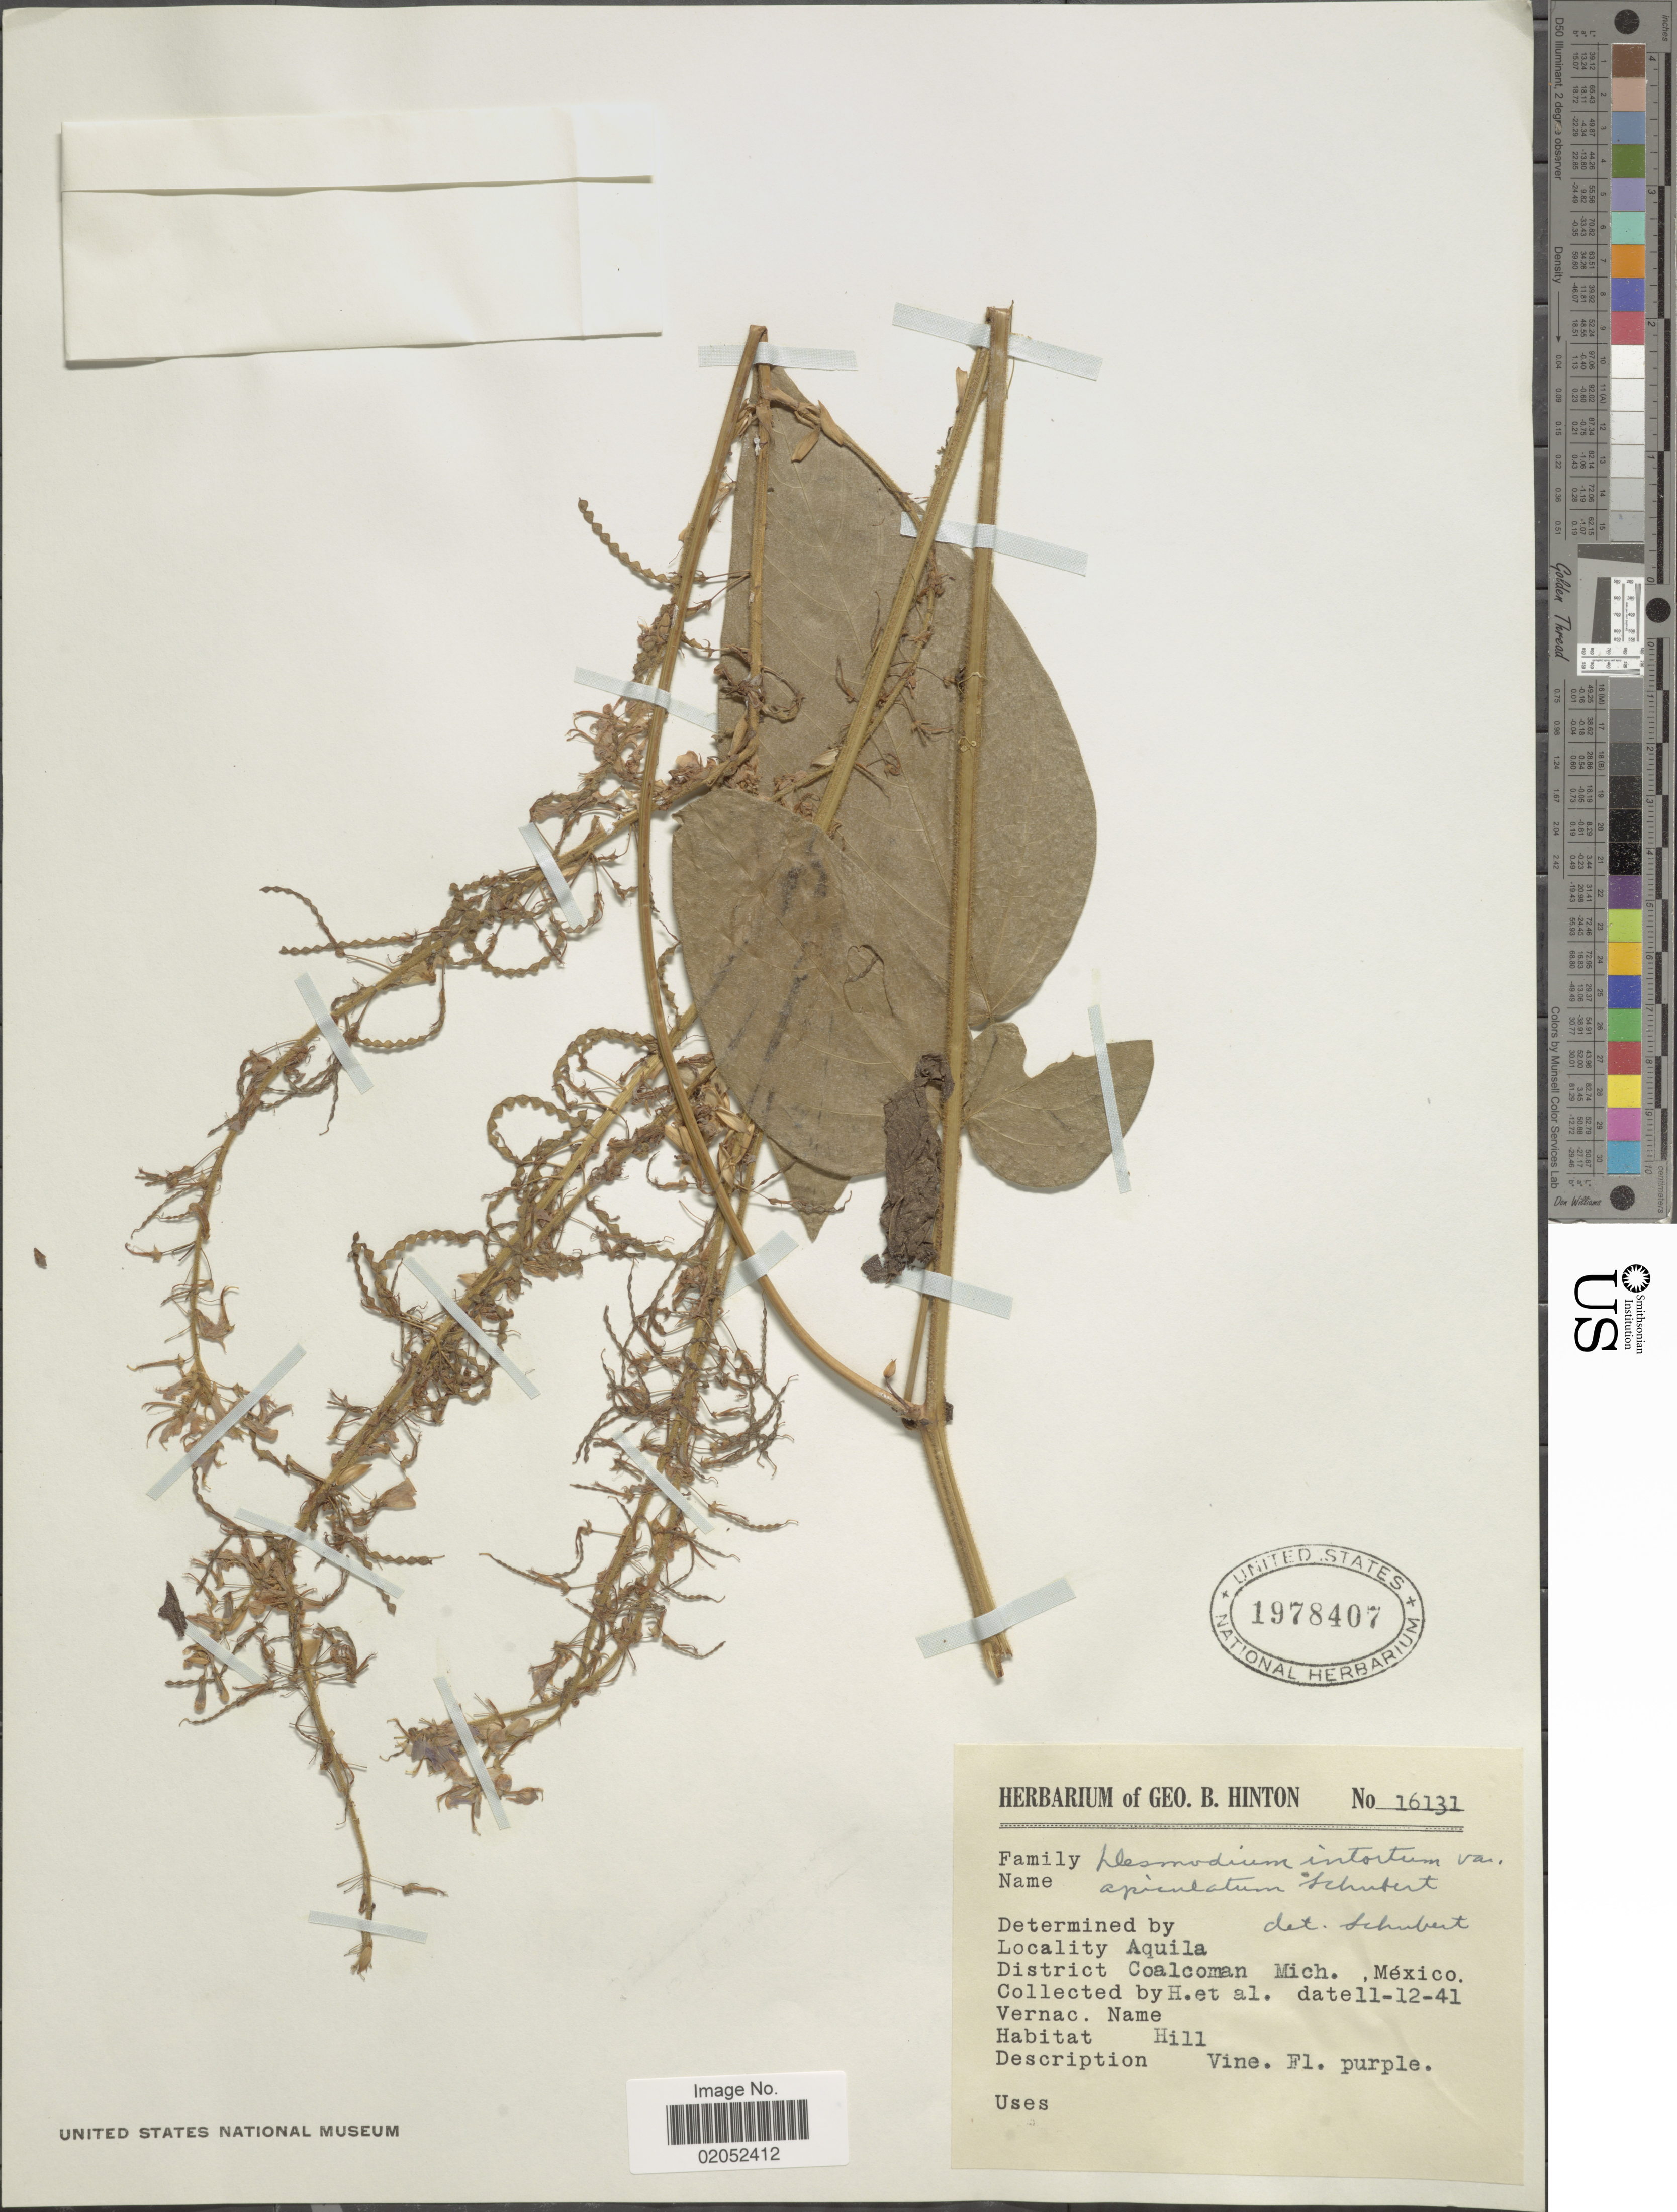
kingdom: Plantae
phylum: Tracheophyta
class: Magnoliopsida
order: Fabales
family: Fabaceae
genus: Desmodium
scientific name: Desmodium intortum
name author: (Mill.) Urb.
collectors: G. B. Hinton & et al.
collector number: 16131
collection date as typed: Transcribed d/m/y: 12/11/41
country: Mexico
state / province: Michoacán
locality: Aquila. Coalcoman, Mich. Mexico.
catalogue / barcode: US 1978407